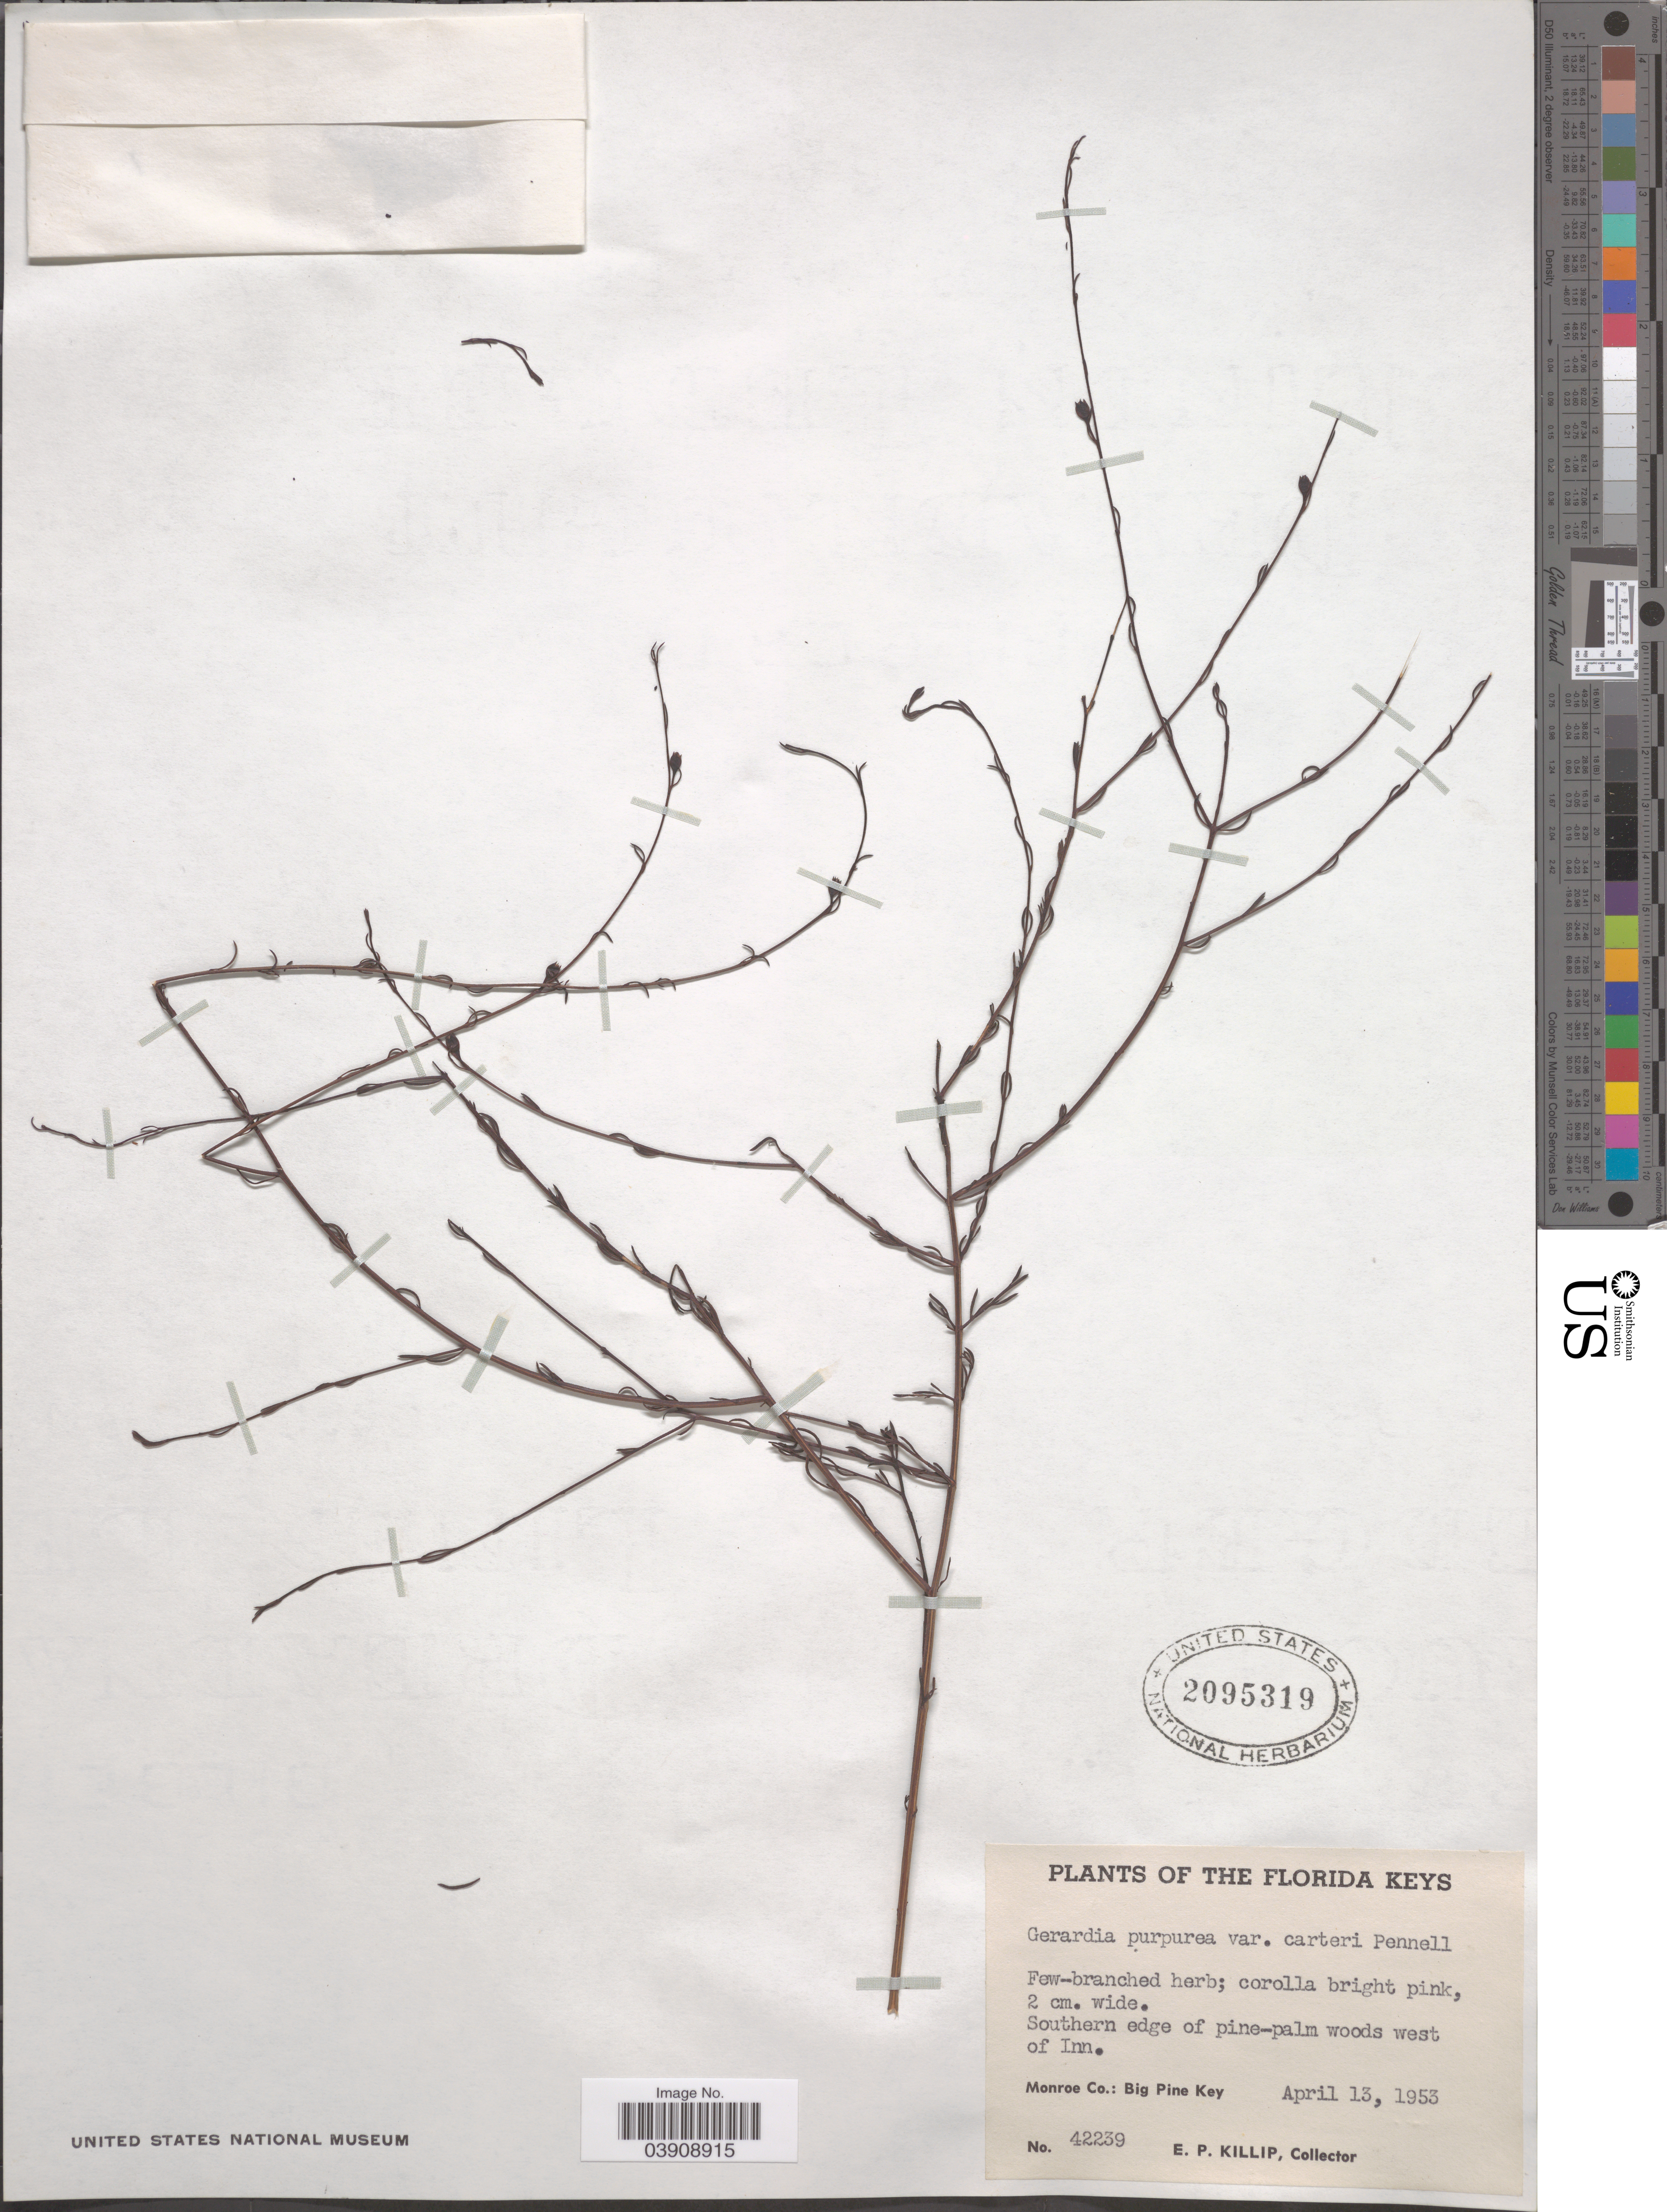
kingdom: Plantae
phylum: Tracheophyta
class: Magnoliopsida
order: Lamiales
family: Orobanchaceae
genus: Gerardia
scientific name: Gerardia purpurea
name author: L.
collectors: E. P. Killip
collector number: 42239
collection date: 1953-04-13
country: United States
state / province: Florida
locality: The Florida Keys. Southern edge of pine-palm woods west of Inn. Monroe Co.: Big Pine Key.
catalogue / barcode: US 2095319